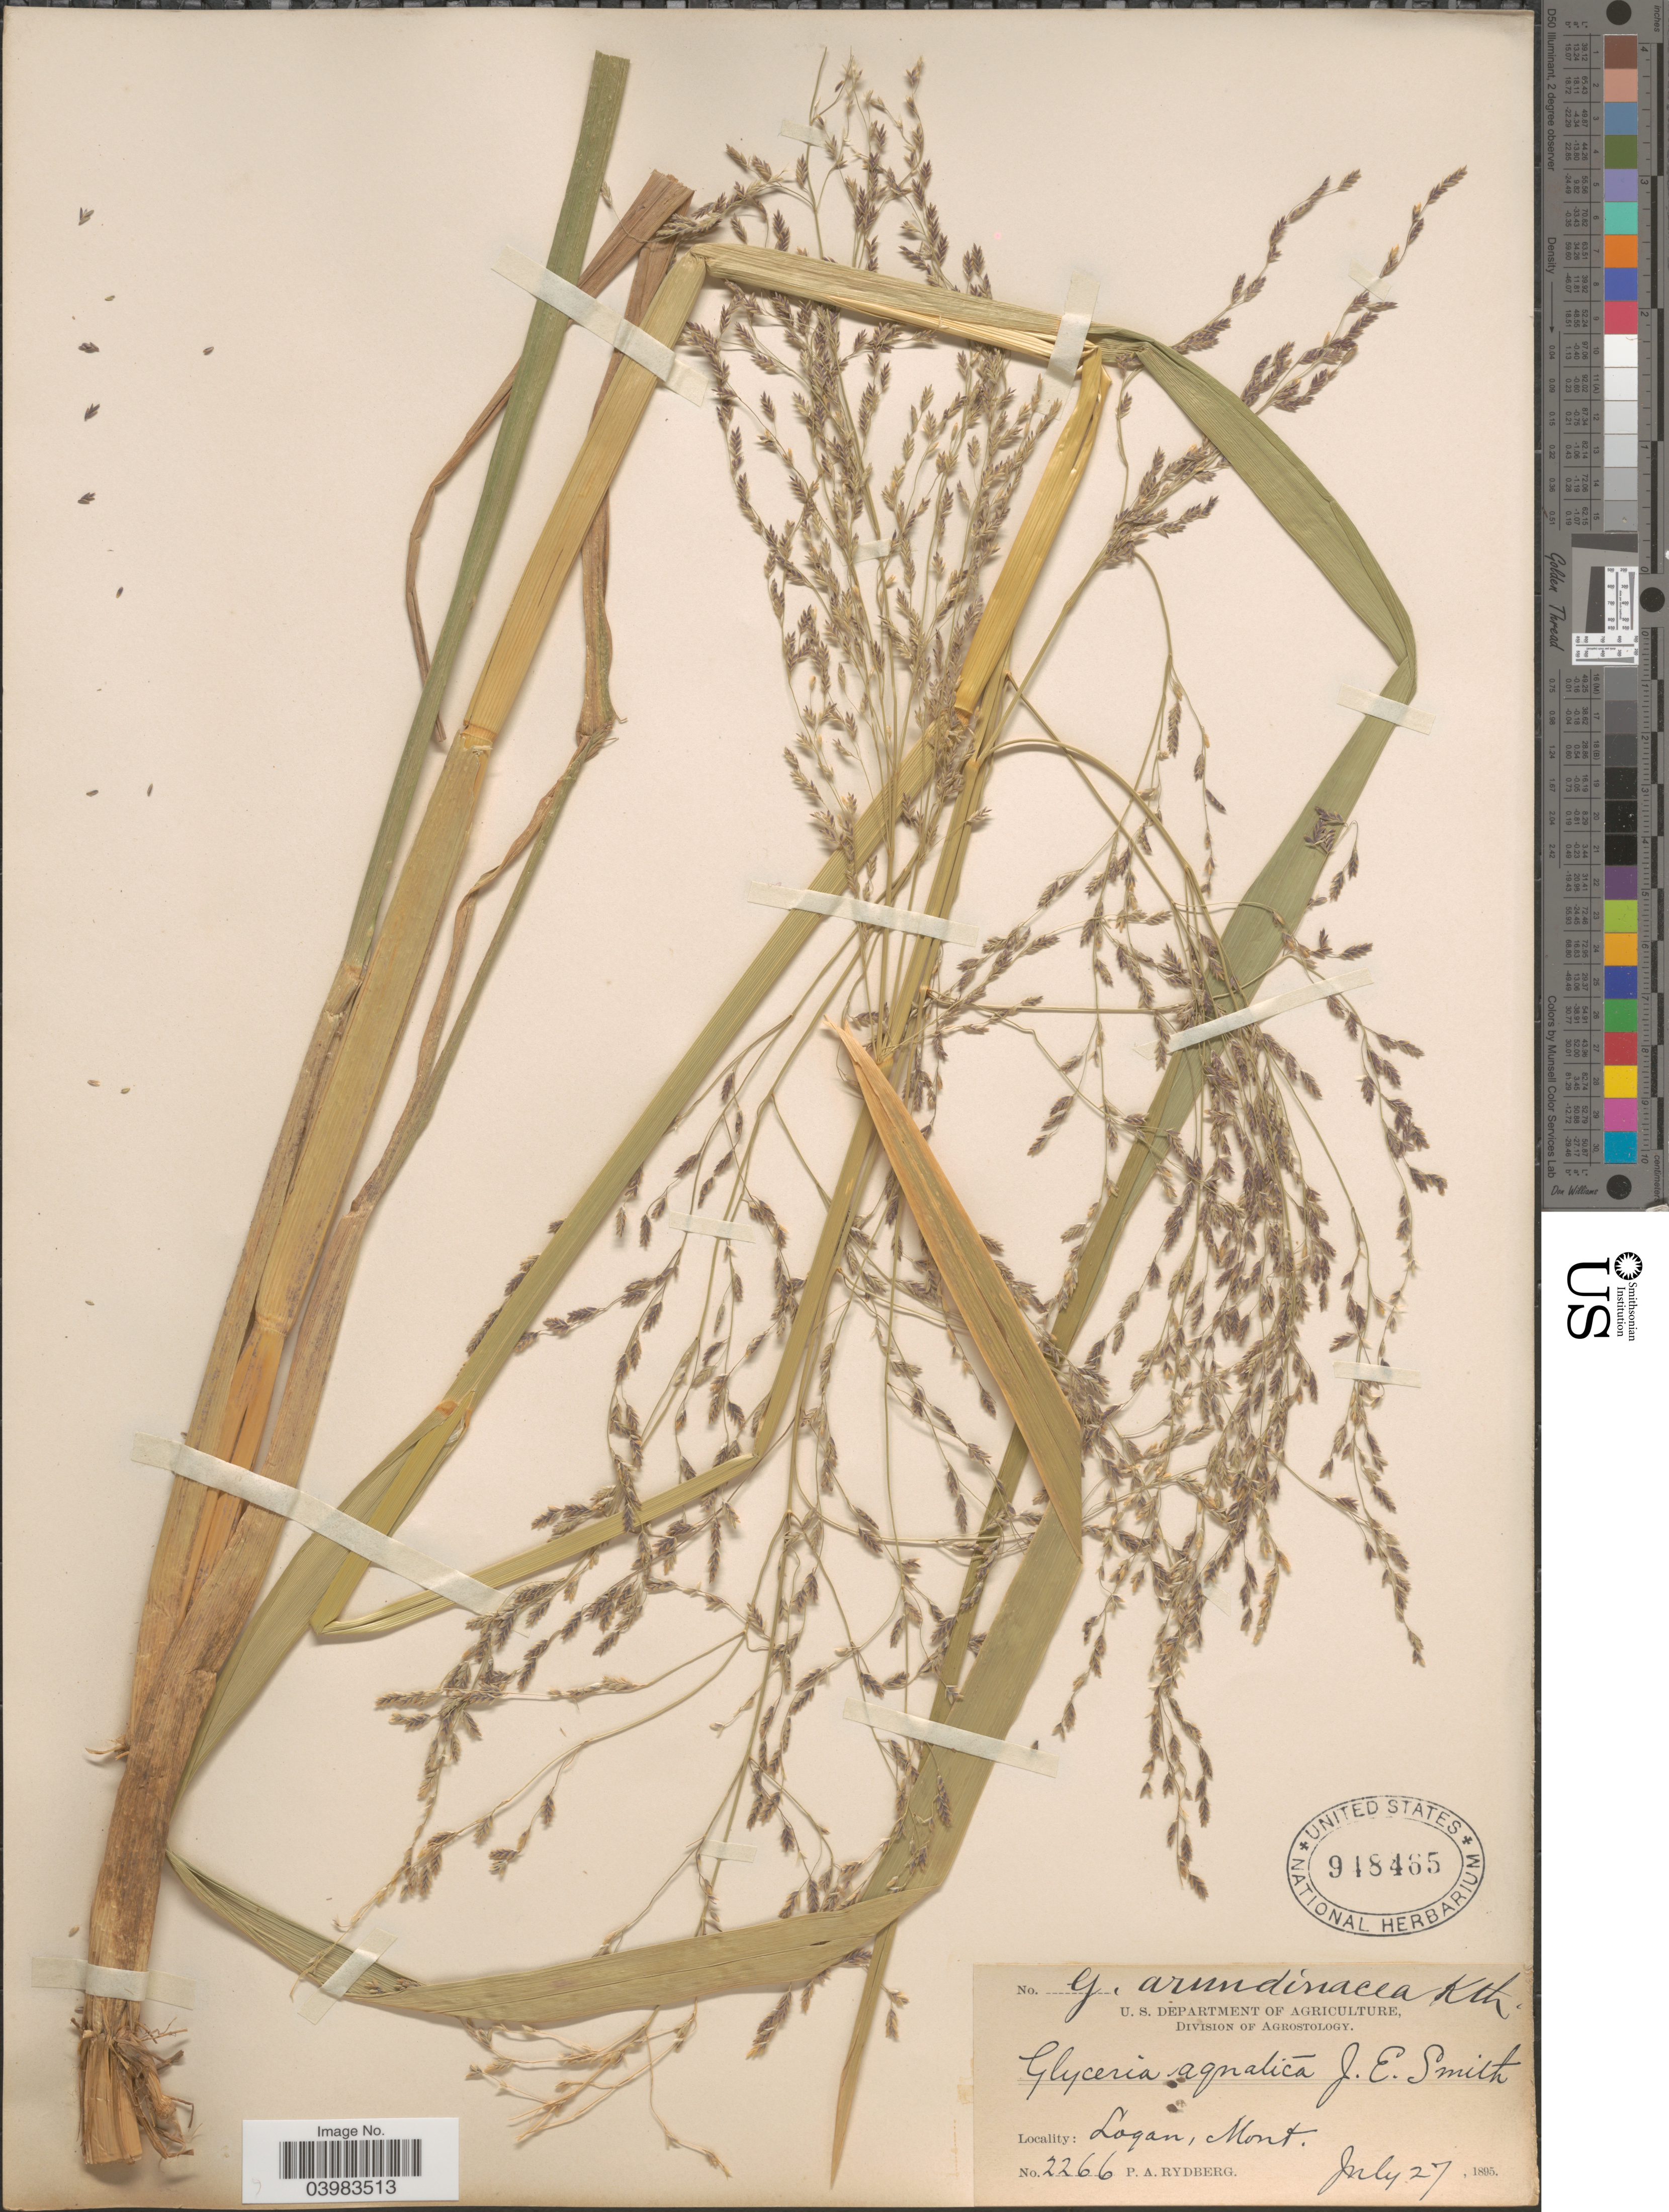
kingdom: Plantae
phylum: Tracheophyta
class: Liliopsida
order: Poales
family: Poaceae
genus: Glyceria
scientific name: Glyceria grandis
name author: S. Watson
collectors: P. A. Rydberg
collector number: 2266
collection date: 1895-07-27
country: United States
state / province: Montana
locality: Logan.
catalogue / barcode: US 948465